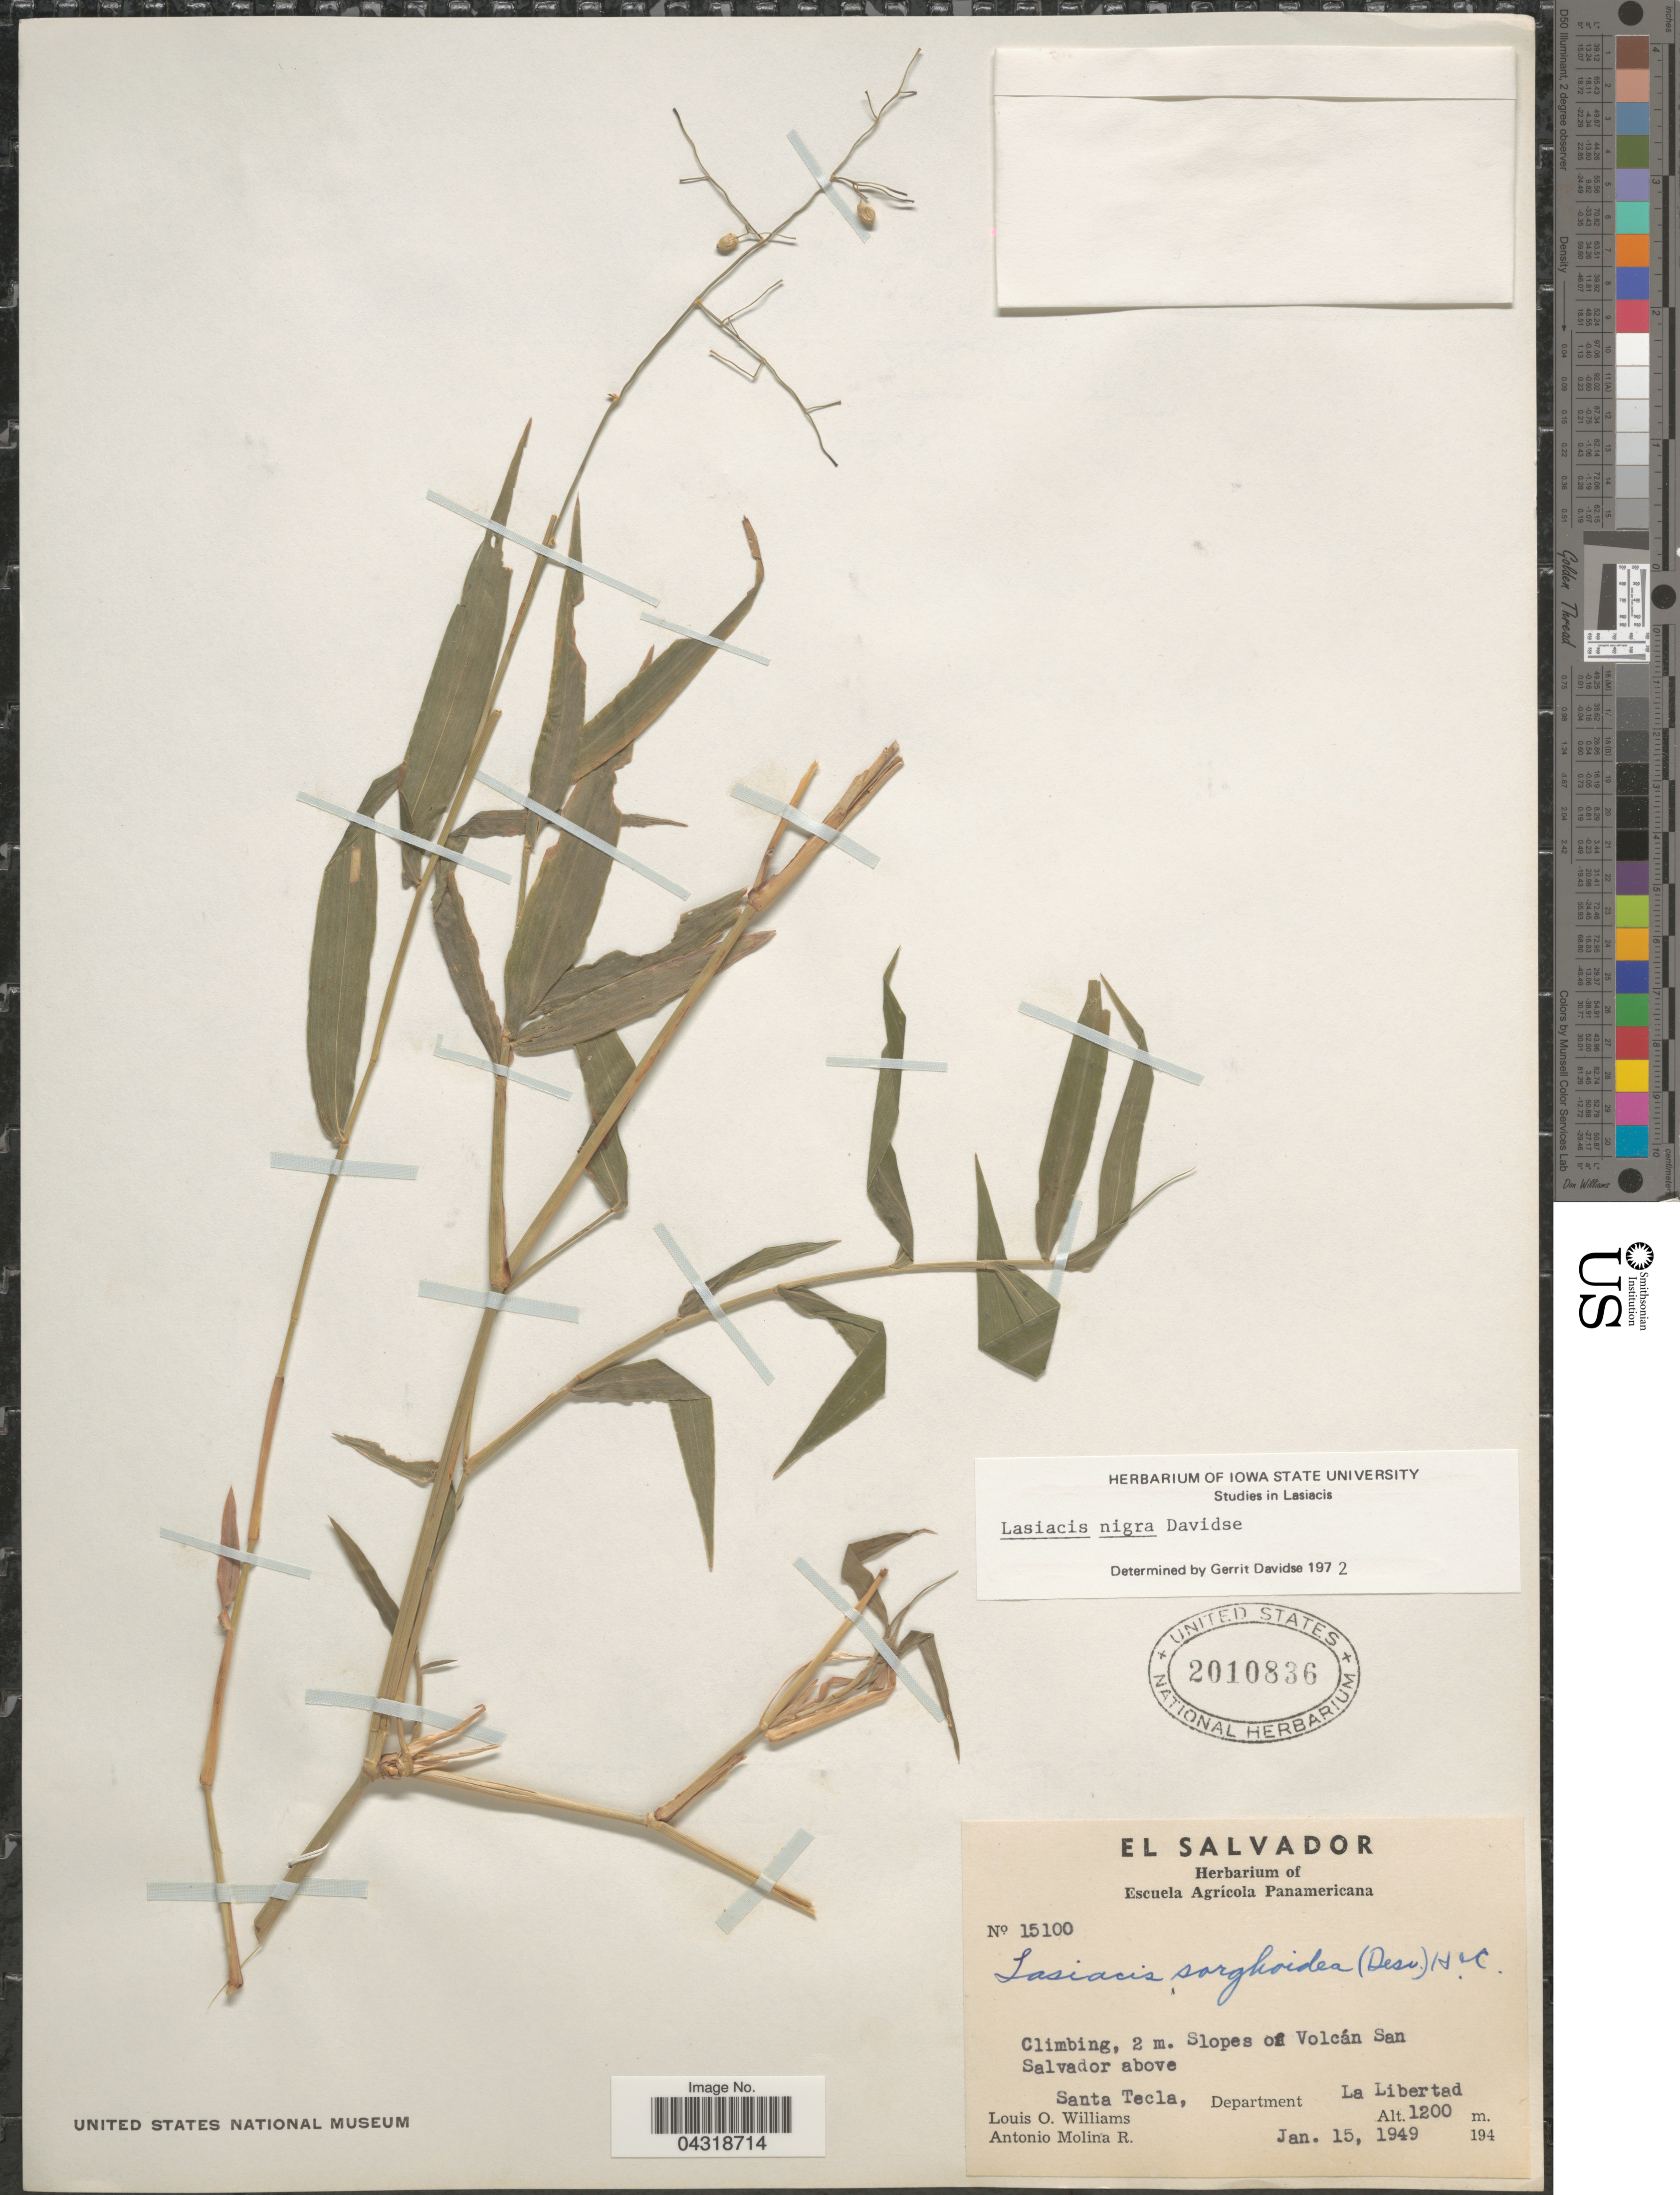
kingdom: Plantae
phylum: Tracheophyta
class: Liliopsida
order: Poales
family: Poaceae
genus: Lasiacis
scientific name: Lasiacis oaxacensis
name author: (Steud.) Hitchc.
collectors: L. O. Williams & A. Molina R.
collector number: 15100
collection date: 1949-01-15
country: El Salvador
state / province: La Libertad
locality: Climbing, 2m. Slopes of Volcán San Salvador above Santa Tecla, Department La Libertad.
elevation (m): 1200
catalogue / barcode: US 2010836